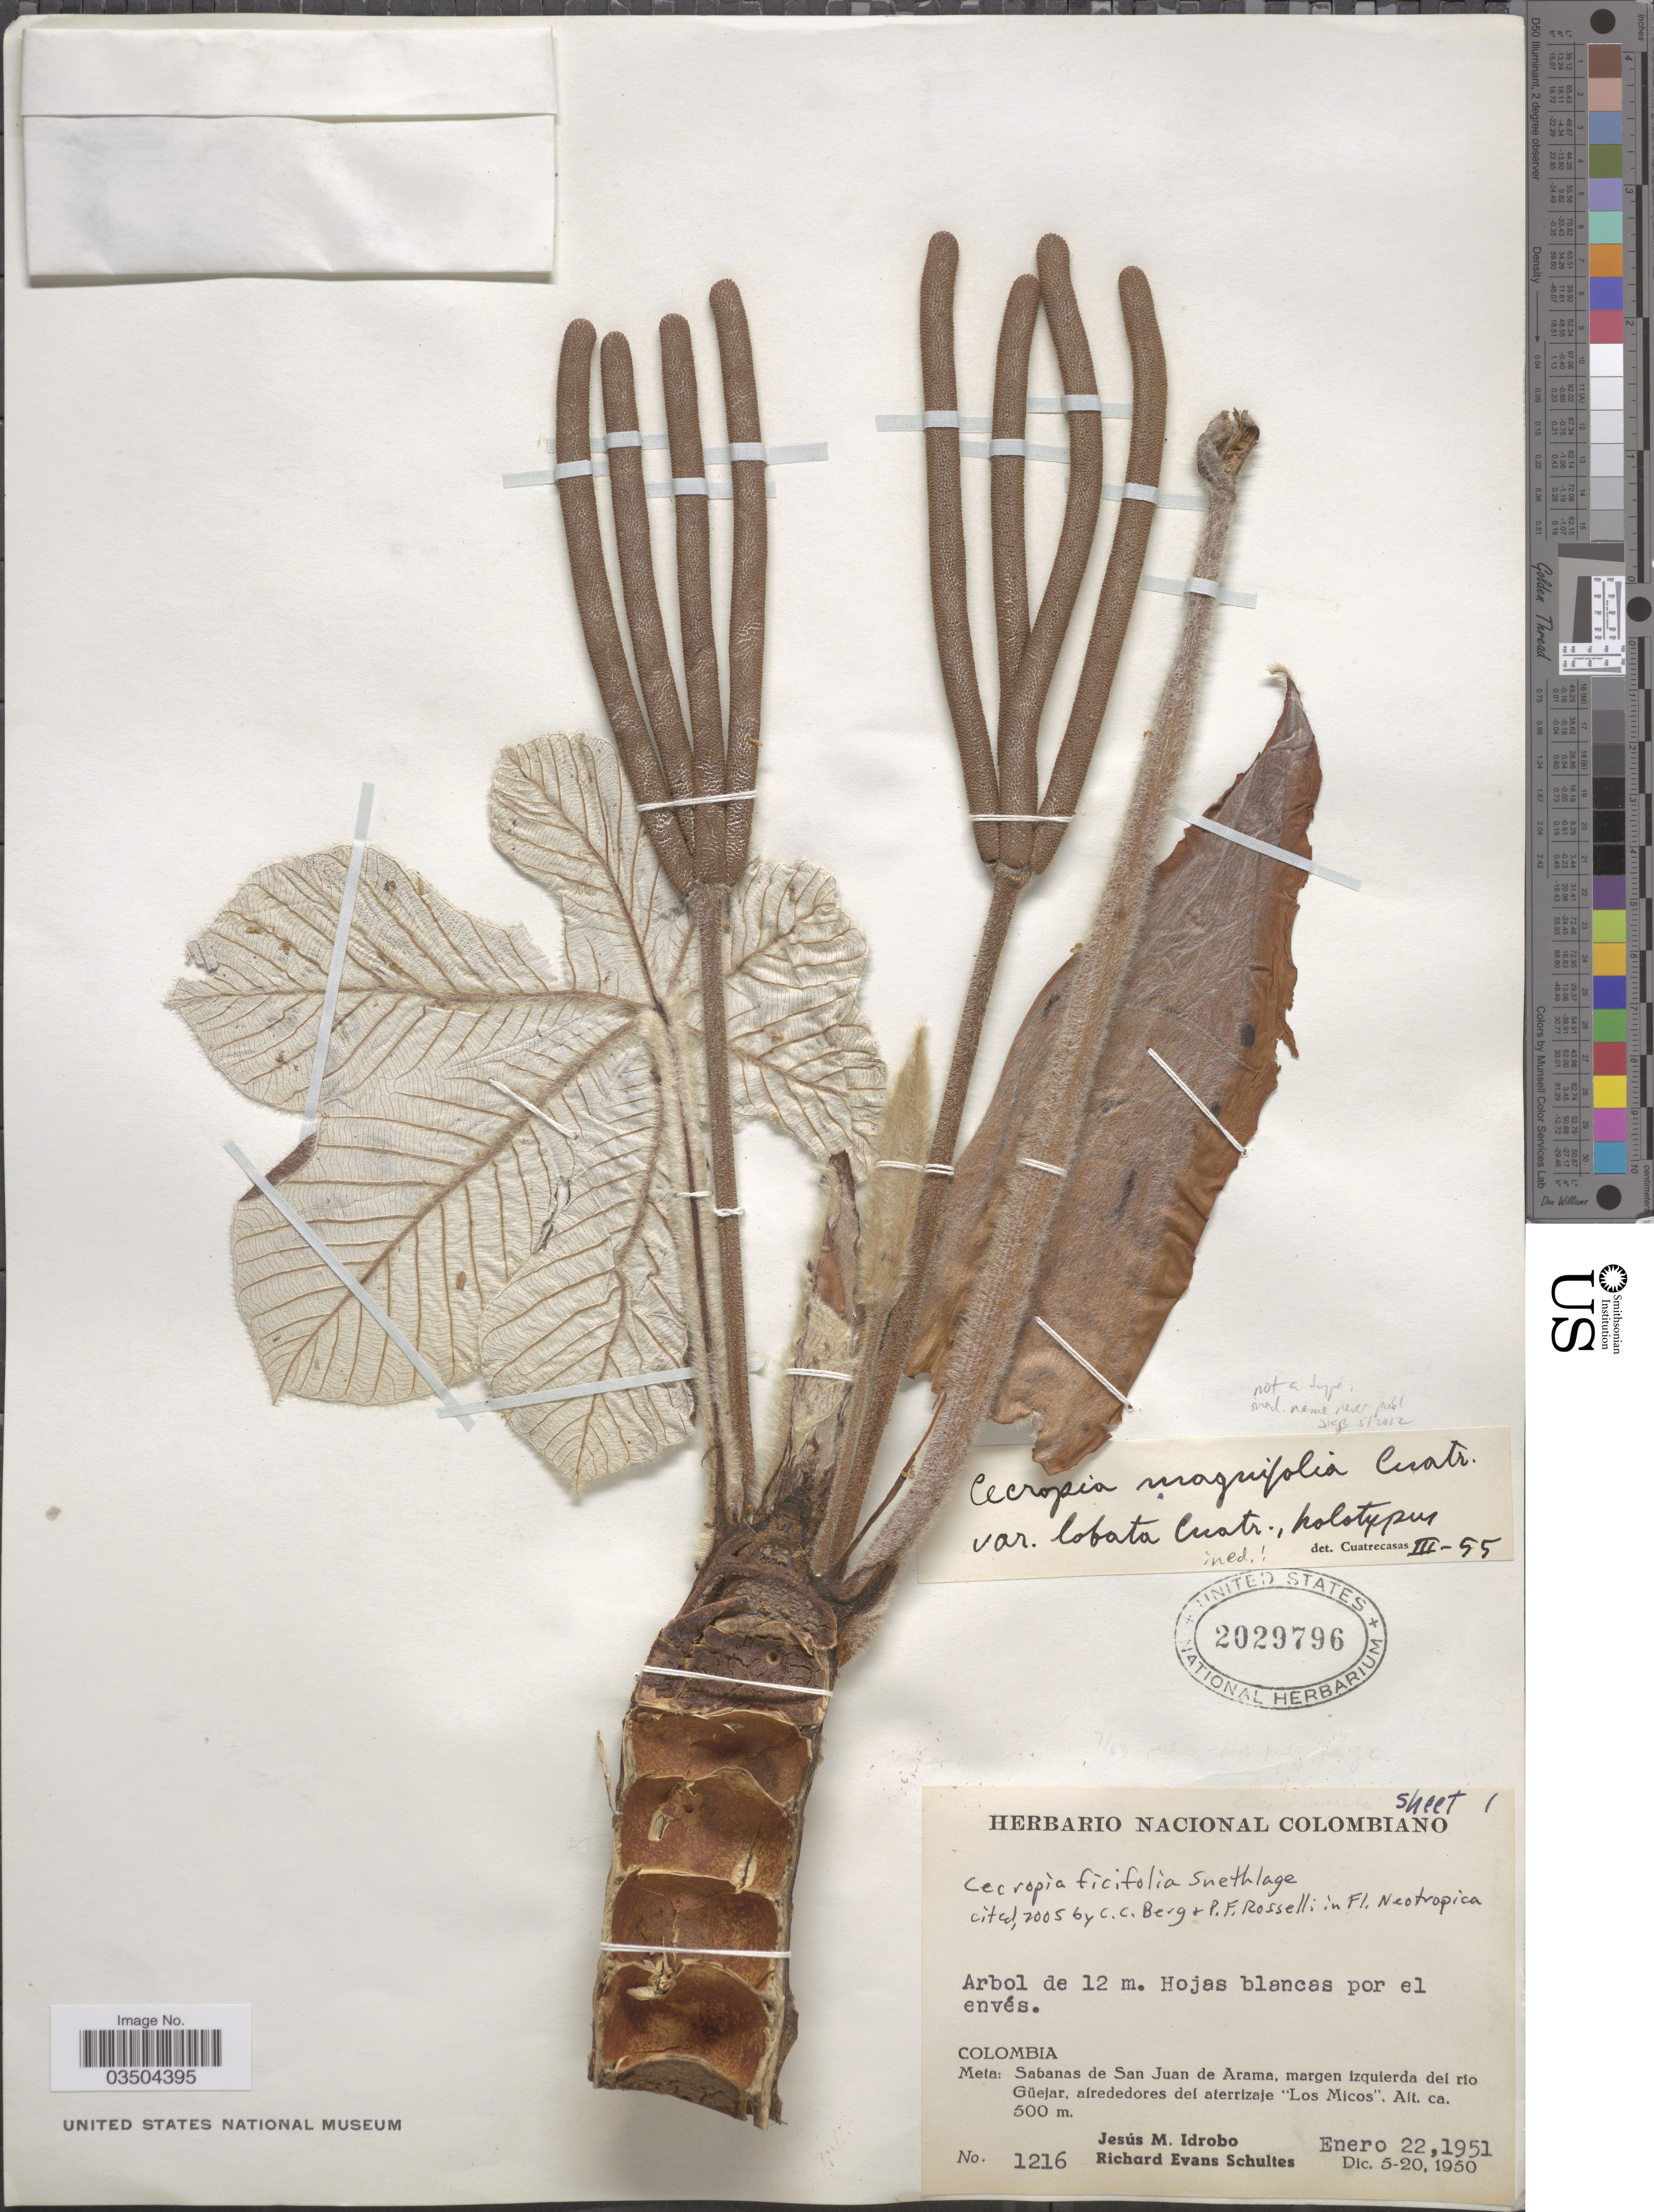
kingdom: Plantae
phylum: Tracheophyta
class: Magnoliopsida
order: Rosales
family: Urticaceae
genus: Cecropia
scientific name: Cecropia ficifolia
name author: Snethlage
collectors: J. M. Idrobo & R. E. Schultes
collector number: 1216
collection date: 1951-01-22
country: Colombia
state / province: Meta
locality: Sabanas de San Juan de Arama, margen izquierda del río Güejar, alrededores del aterrizaje 'Los Micos'.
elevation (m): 500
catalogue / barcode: US 2029796